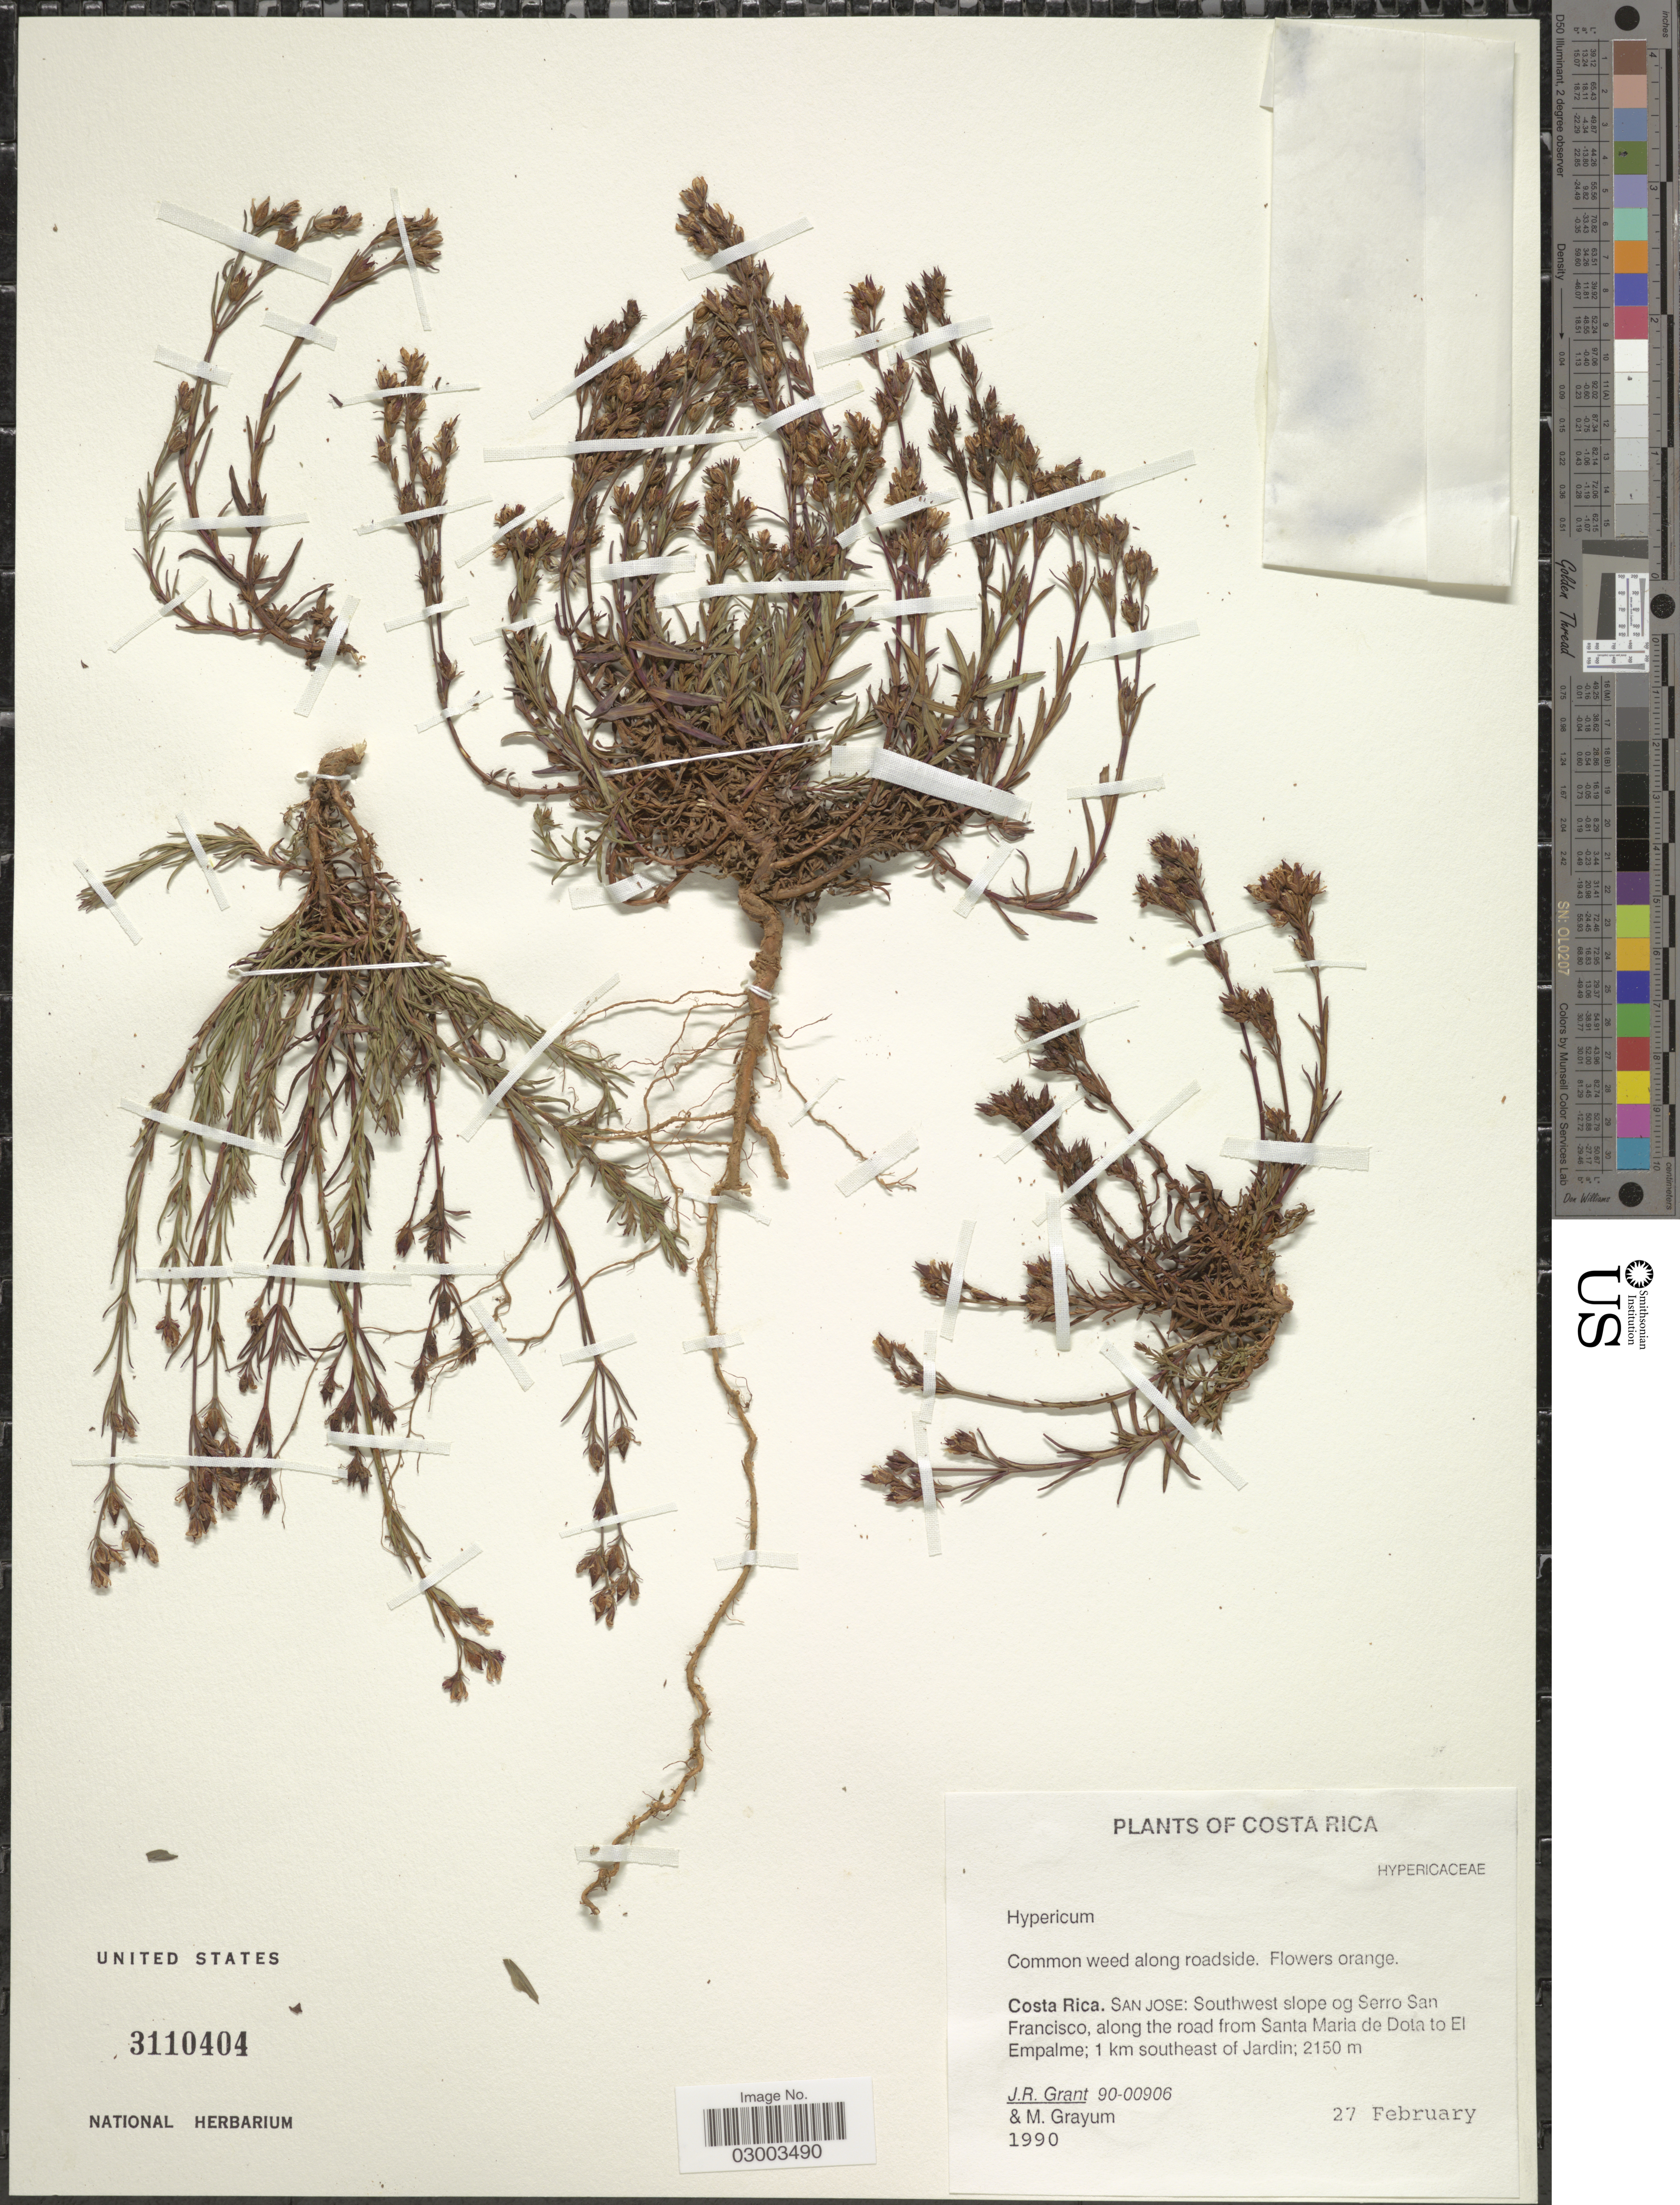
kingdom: Plantae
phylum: Tracheophyta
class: Magnoliopsida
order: Malpighiales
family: Hypericaceae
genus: Hypericum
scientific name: Hypericum sp.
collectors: J. Grant & M. H. Grayum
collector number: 90-00906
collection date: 1990-02-27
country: Costa Rica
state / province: San José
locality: Southwest slope og Serro San Francisco, along the road from Santa Maria de Dota to El Empalme; 1 km southeast of Jardin.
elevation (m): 2150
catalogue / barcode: US 3110404